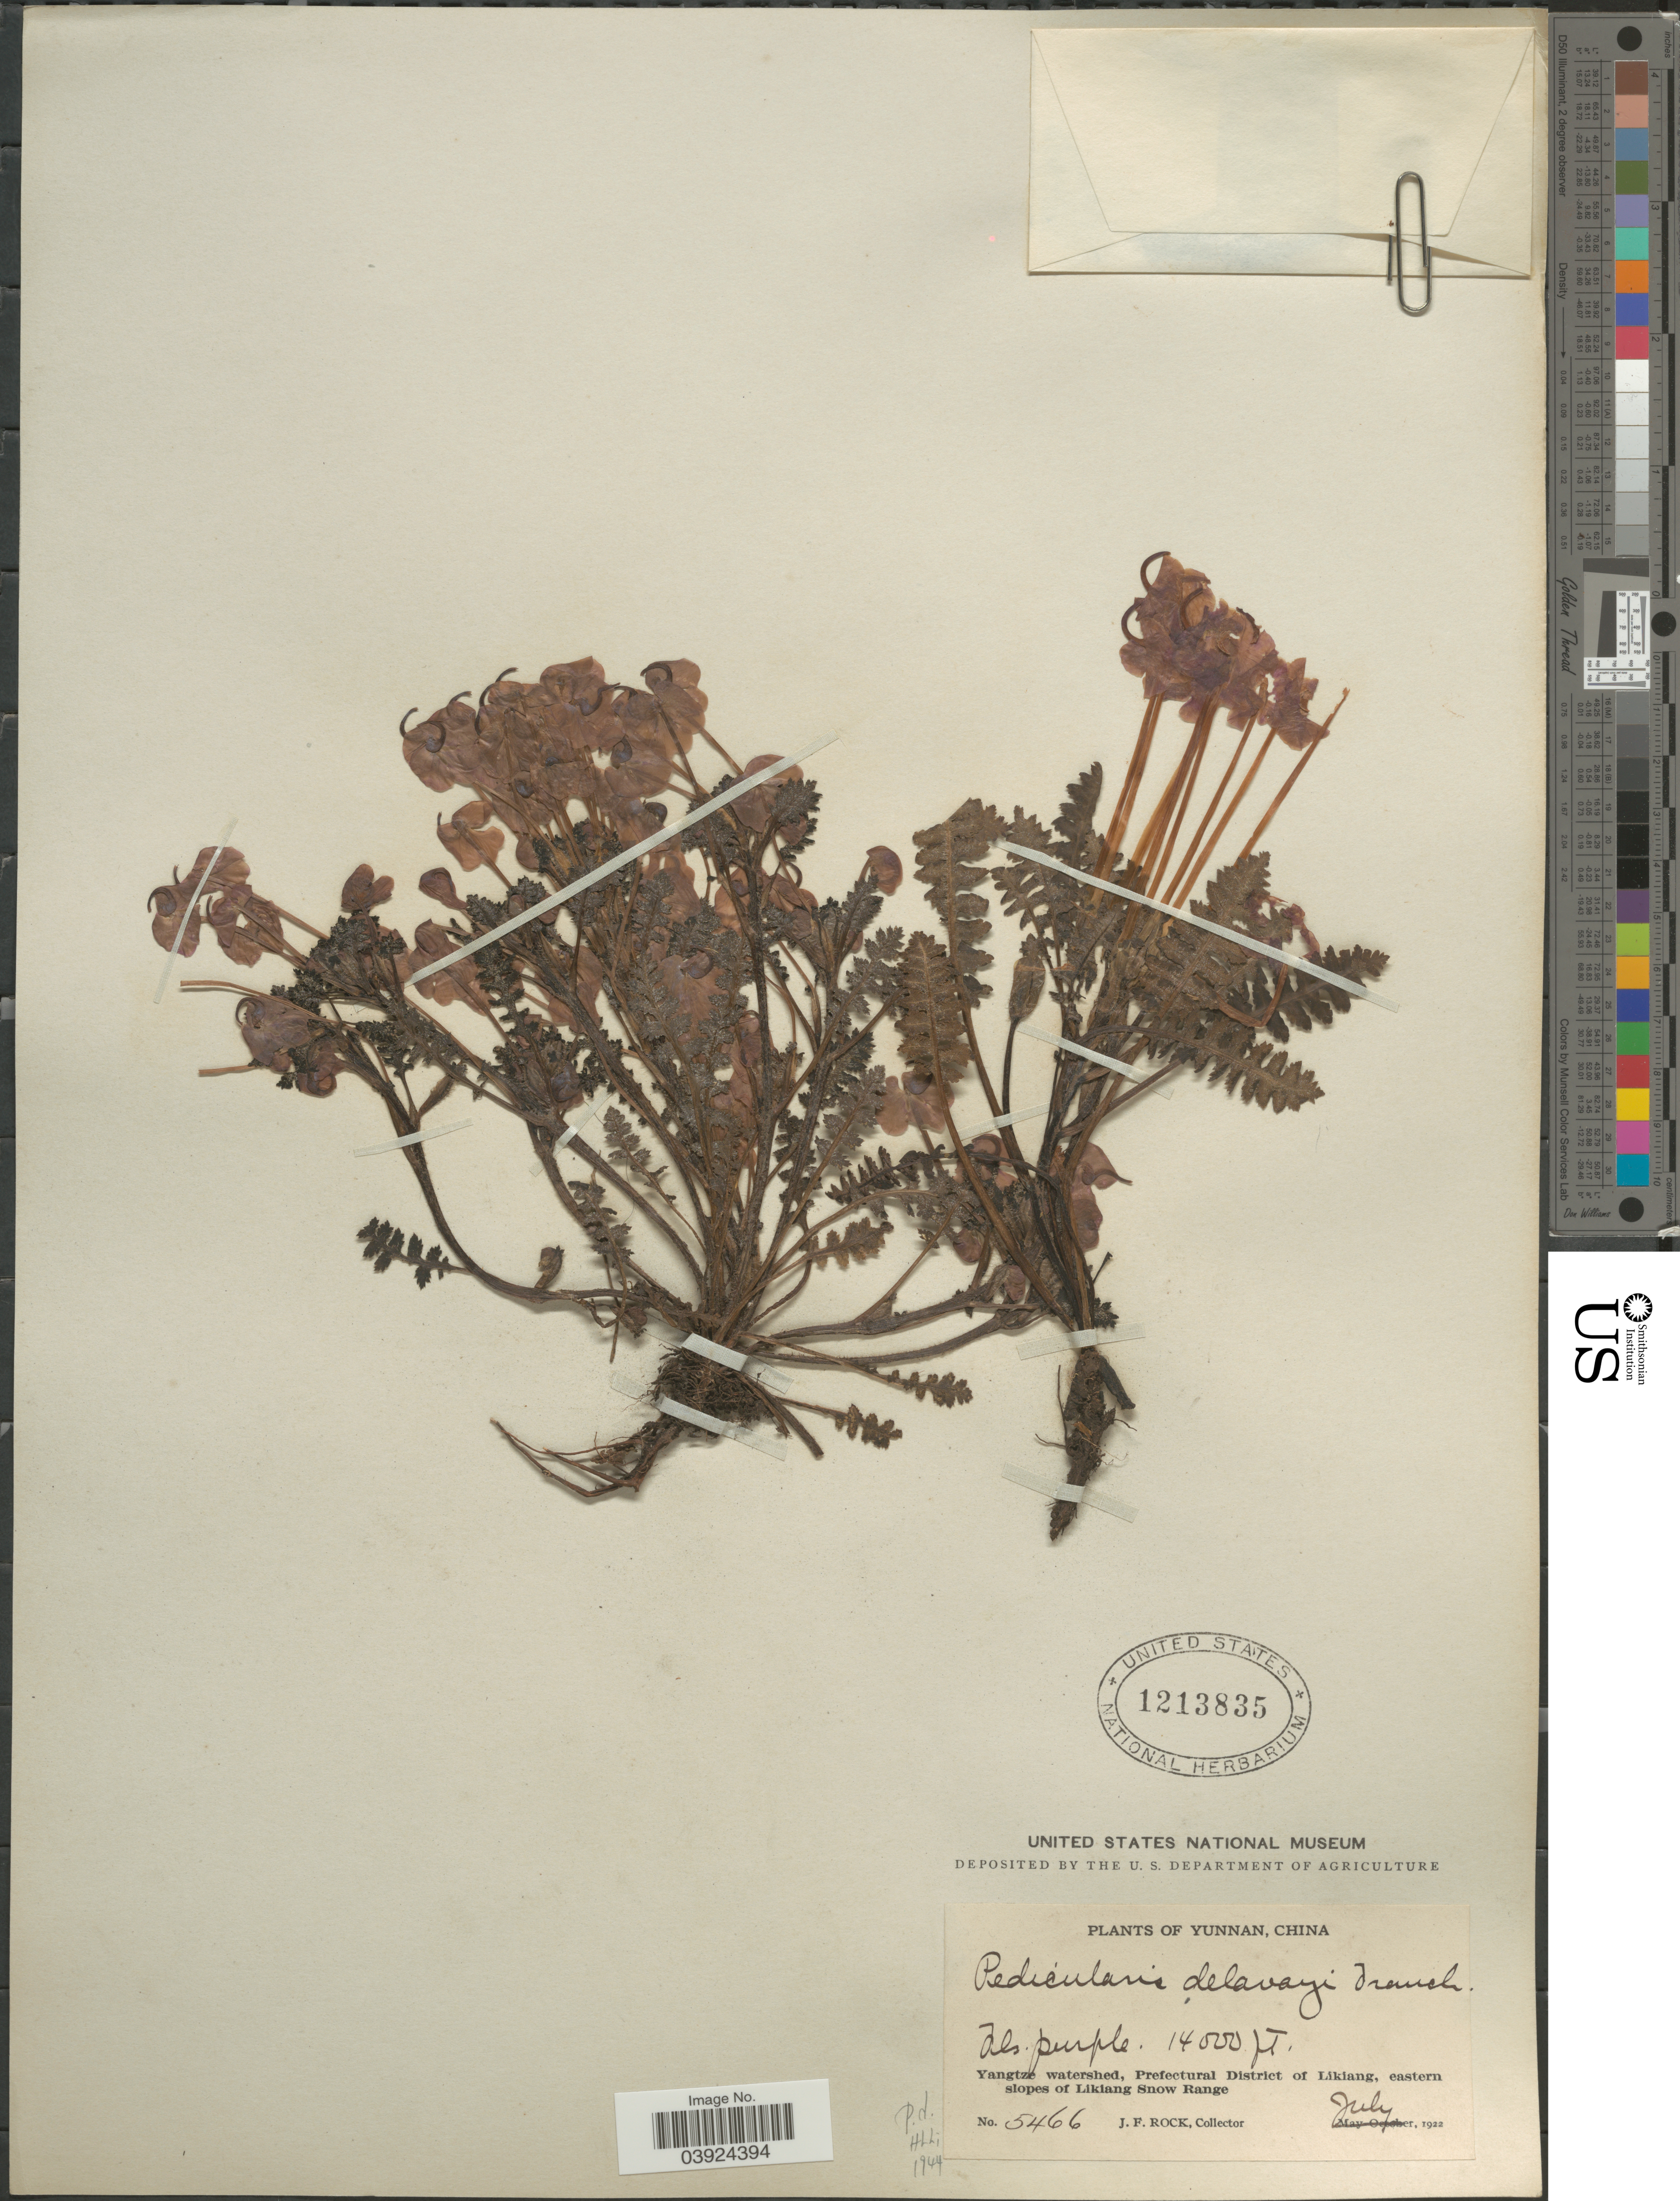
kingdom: Plantae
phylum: Tracheophyta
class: Magnoliopsida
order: Lamiales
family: Orobanchaceae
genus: Pedicularis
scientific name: Pedicularis delavayi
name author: Franch. ex Maxim.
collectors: J. Rock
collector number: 5466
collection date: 1922-07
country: China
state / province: Yunnan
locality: Yangtze watershed, Prefectural District of Likiang, eastern slopes of Likiang Snow Range.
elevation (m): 4267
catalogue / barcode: US 1213835